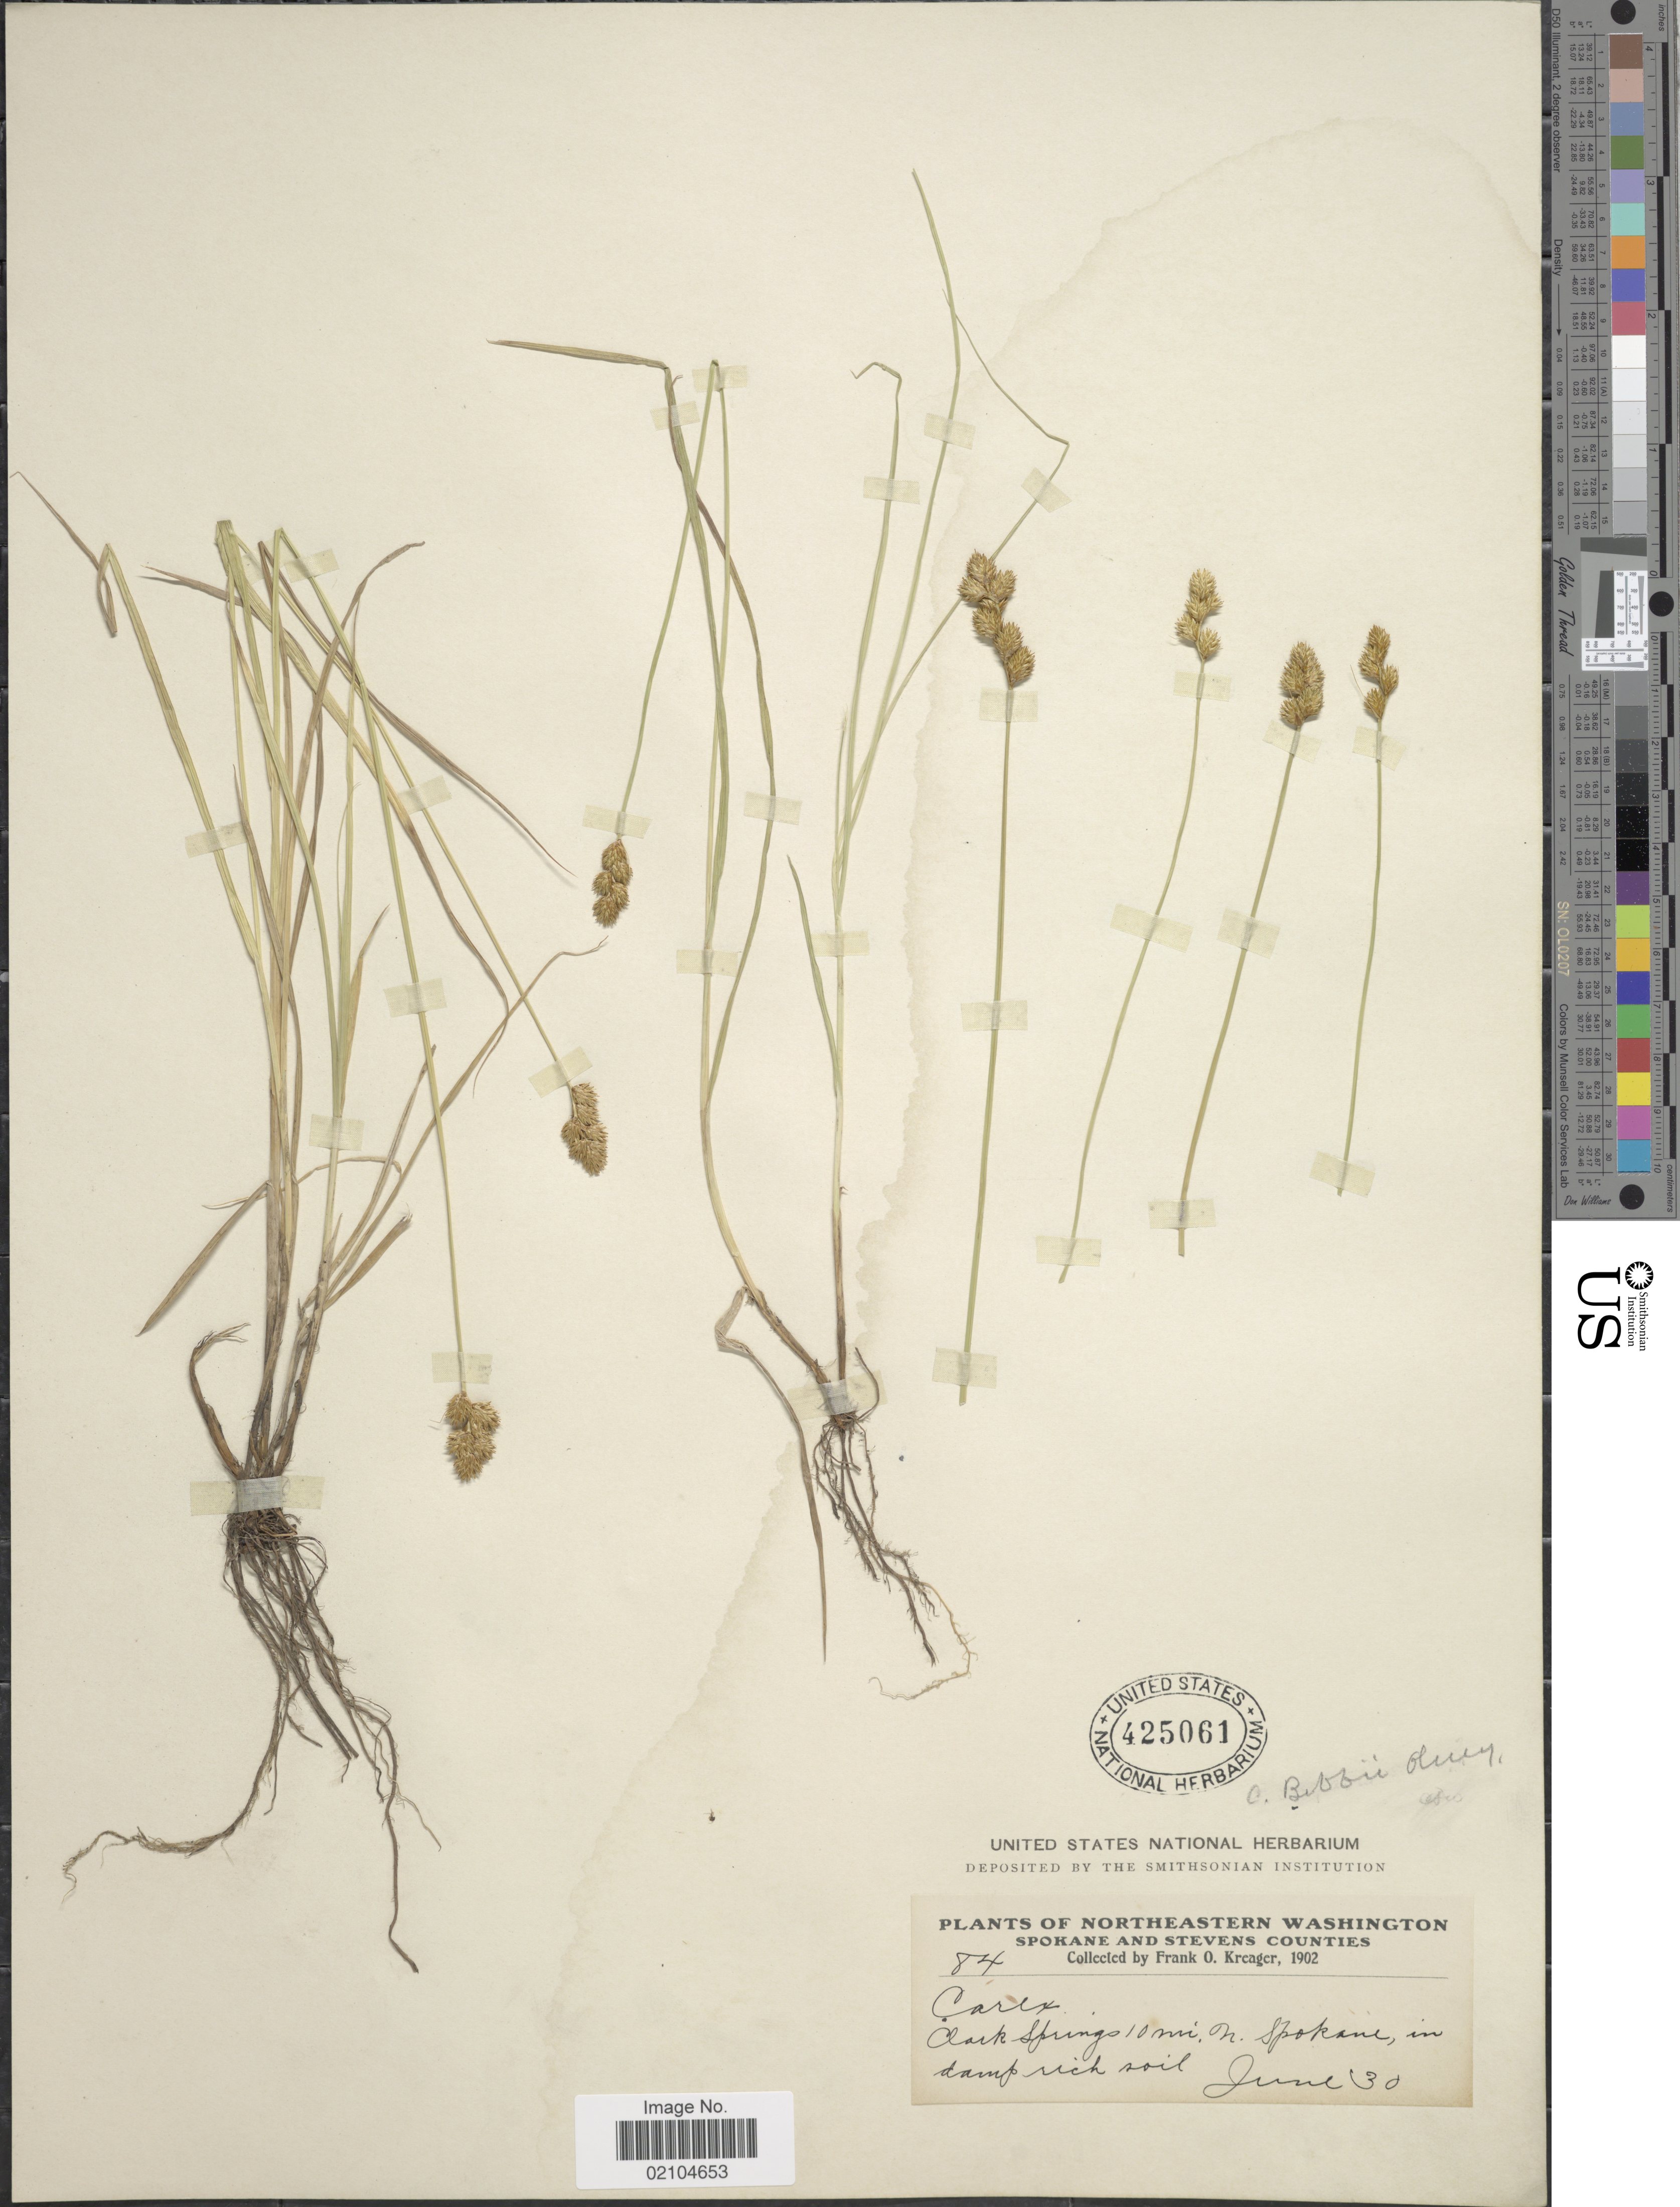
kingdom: Plantae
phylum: Tracheophyta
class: Liliopsida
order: Poales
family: Cyperaceae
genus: Carex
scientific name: Carex bebbii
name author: (L.H. Bailey) Olney ex Fernald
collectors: F. Kreager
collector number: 84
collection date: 1902-06-30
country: United States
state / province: Washington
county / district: Spokane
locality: Northwestern Washington, Clark Springs 10 mi., Spokane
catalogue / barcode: US 425061